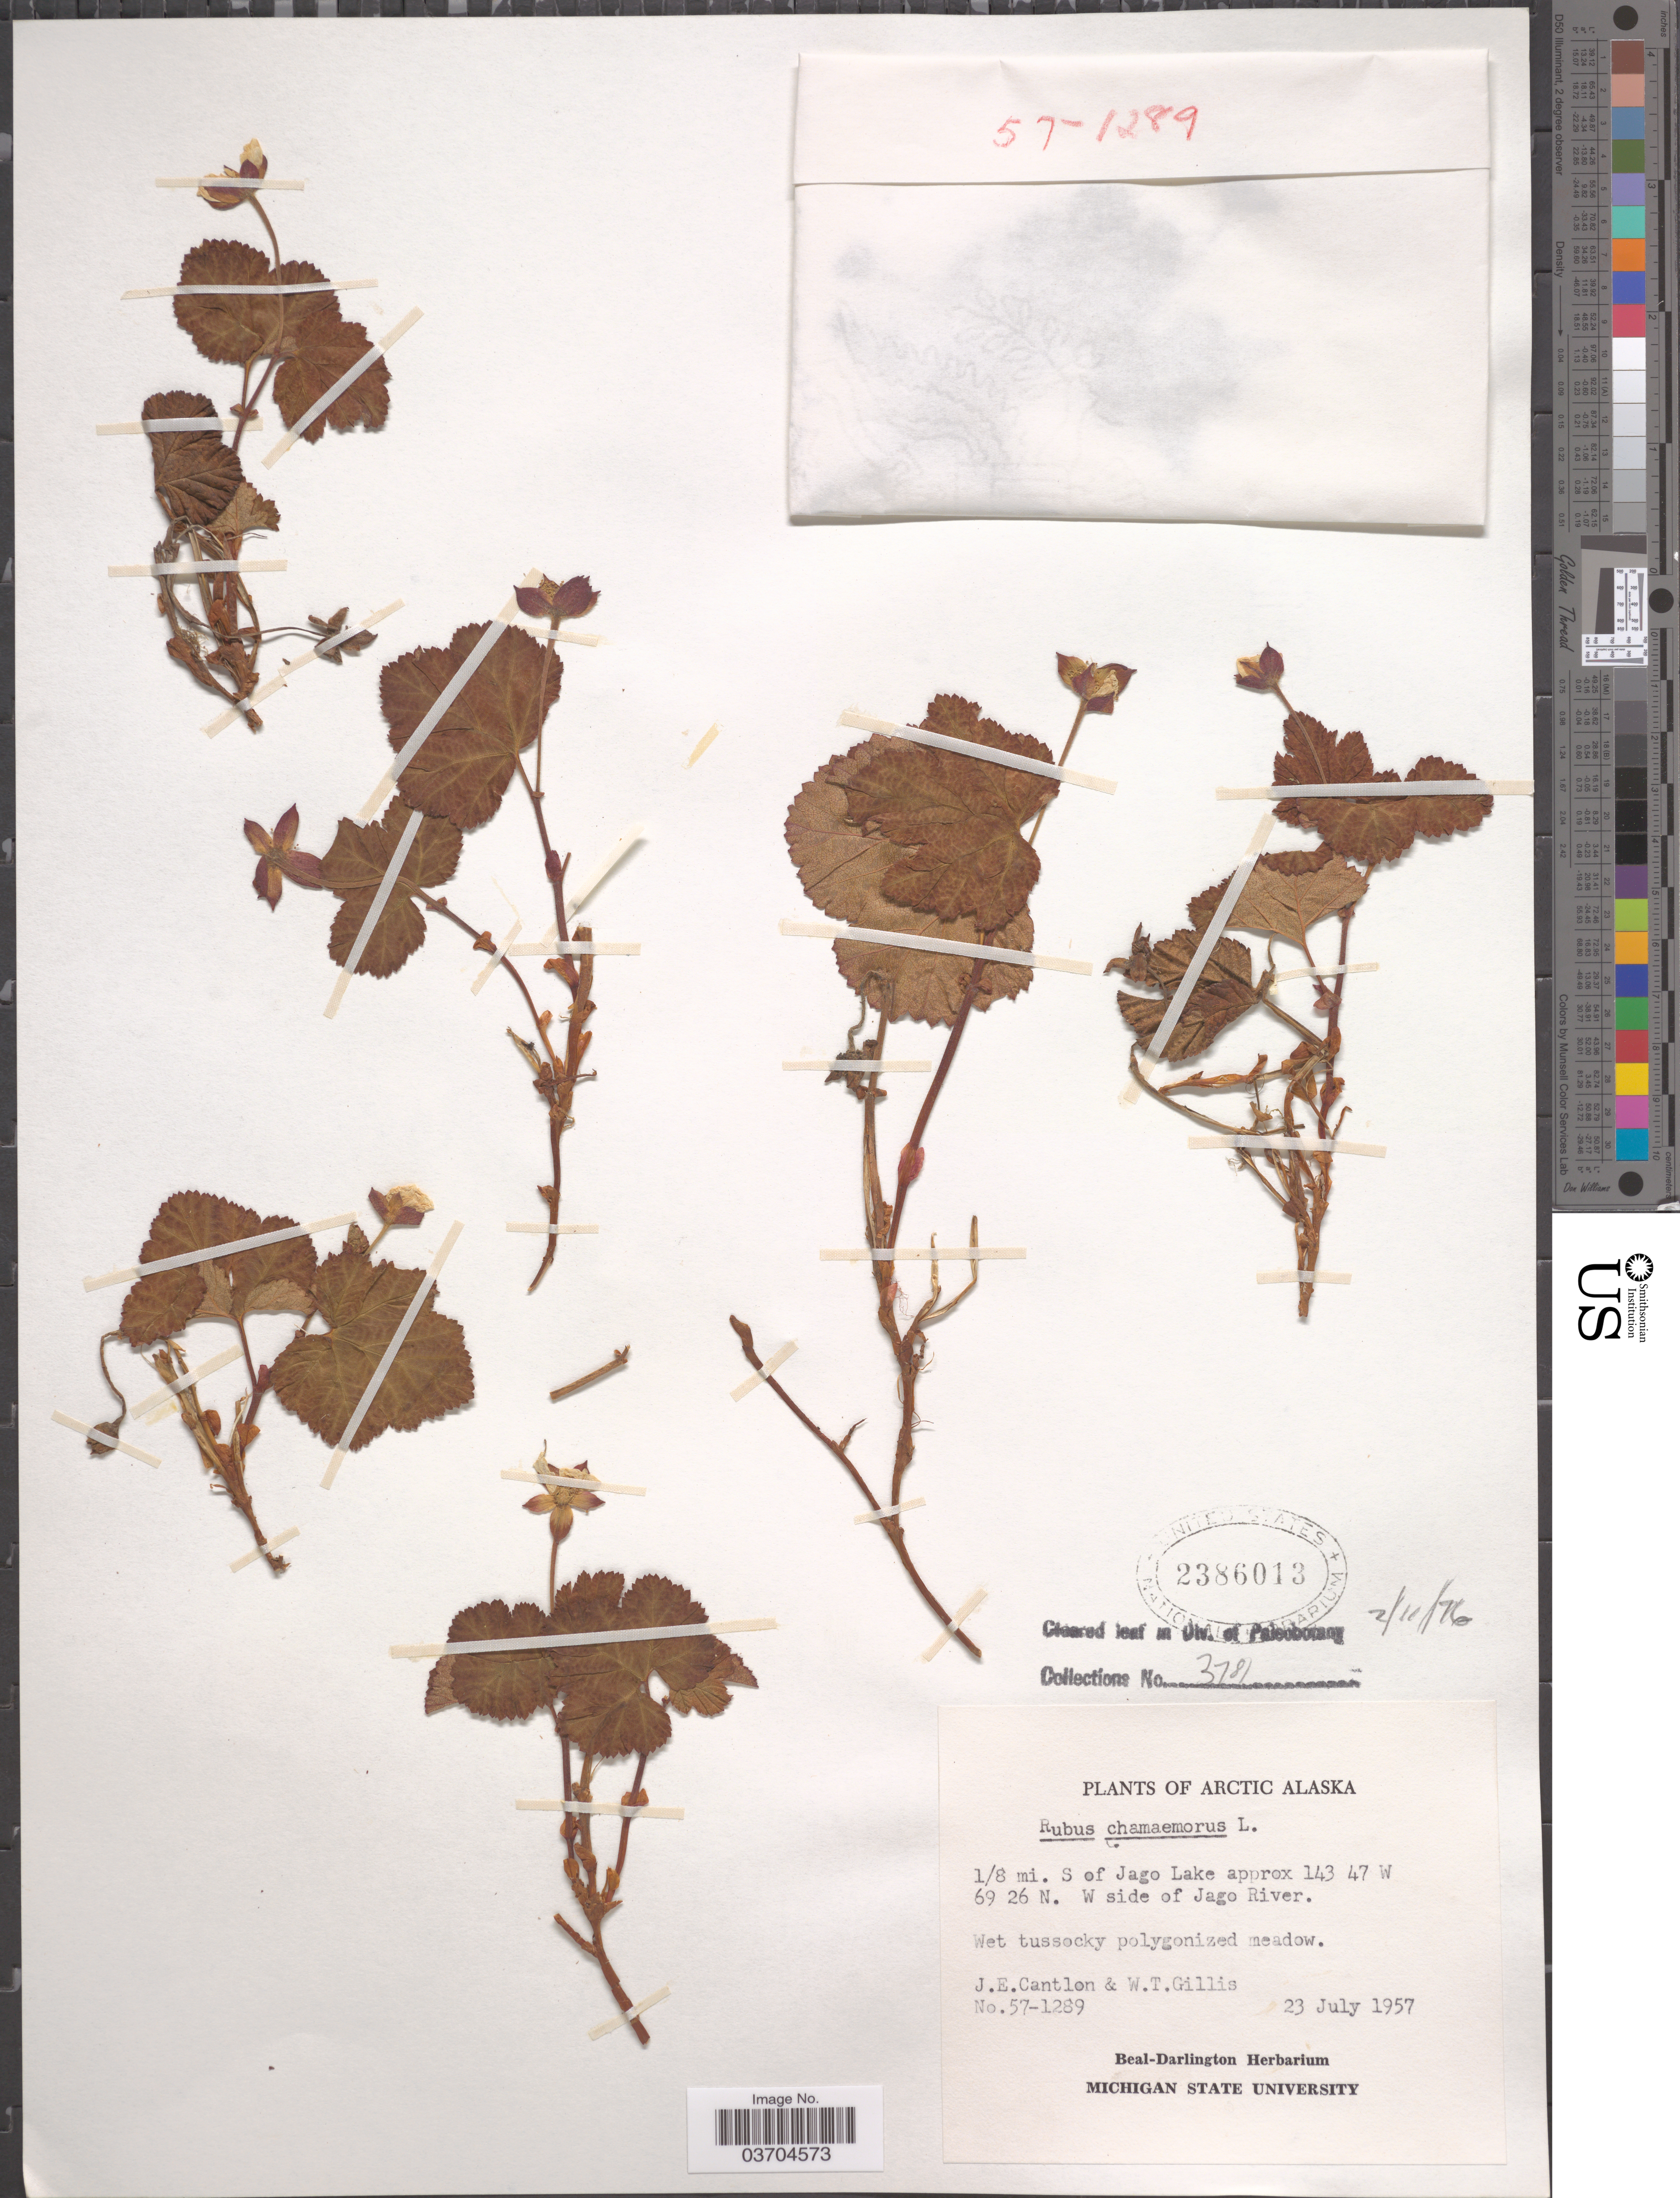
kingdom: Plantae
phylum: Tracheophyta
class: Magnoliopsida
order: Rosales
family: Rosaceae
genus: Rubus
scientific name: Rubus chamaemorus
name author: L.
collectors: J. Cantlon & W. T. Gillis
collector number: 57-1289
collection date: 1957-07-23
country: United States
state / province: Alaska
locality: Arctic Alaska. 1/8 mi. S of Jago Lake . W side of Jago River.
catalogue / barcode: US 2386013